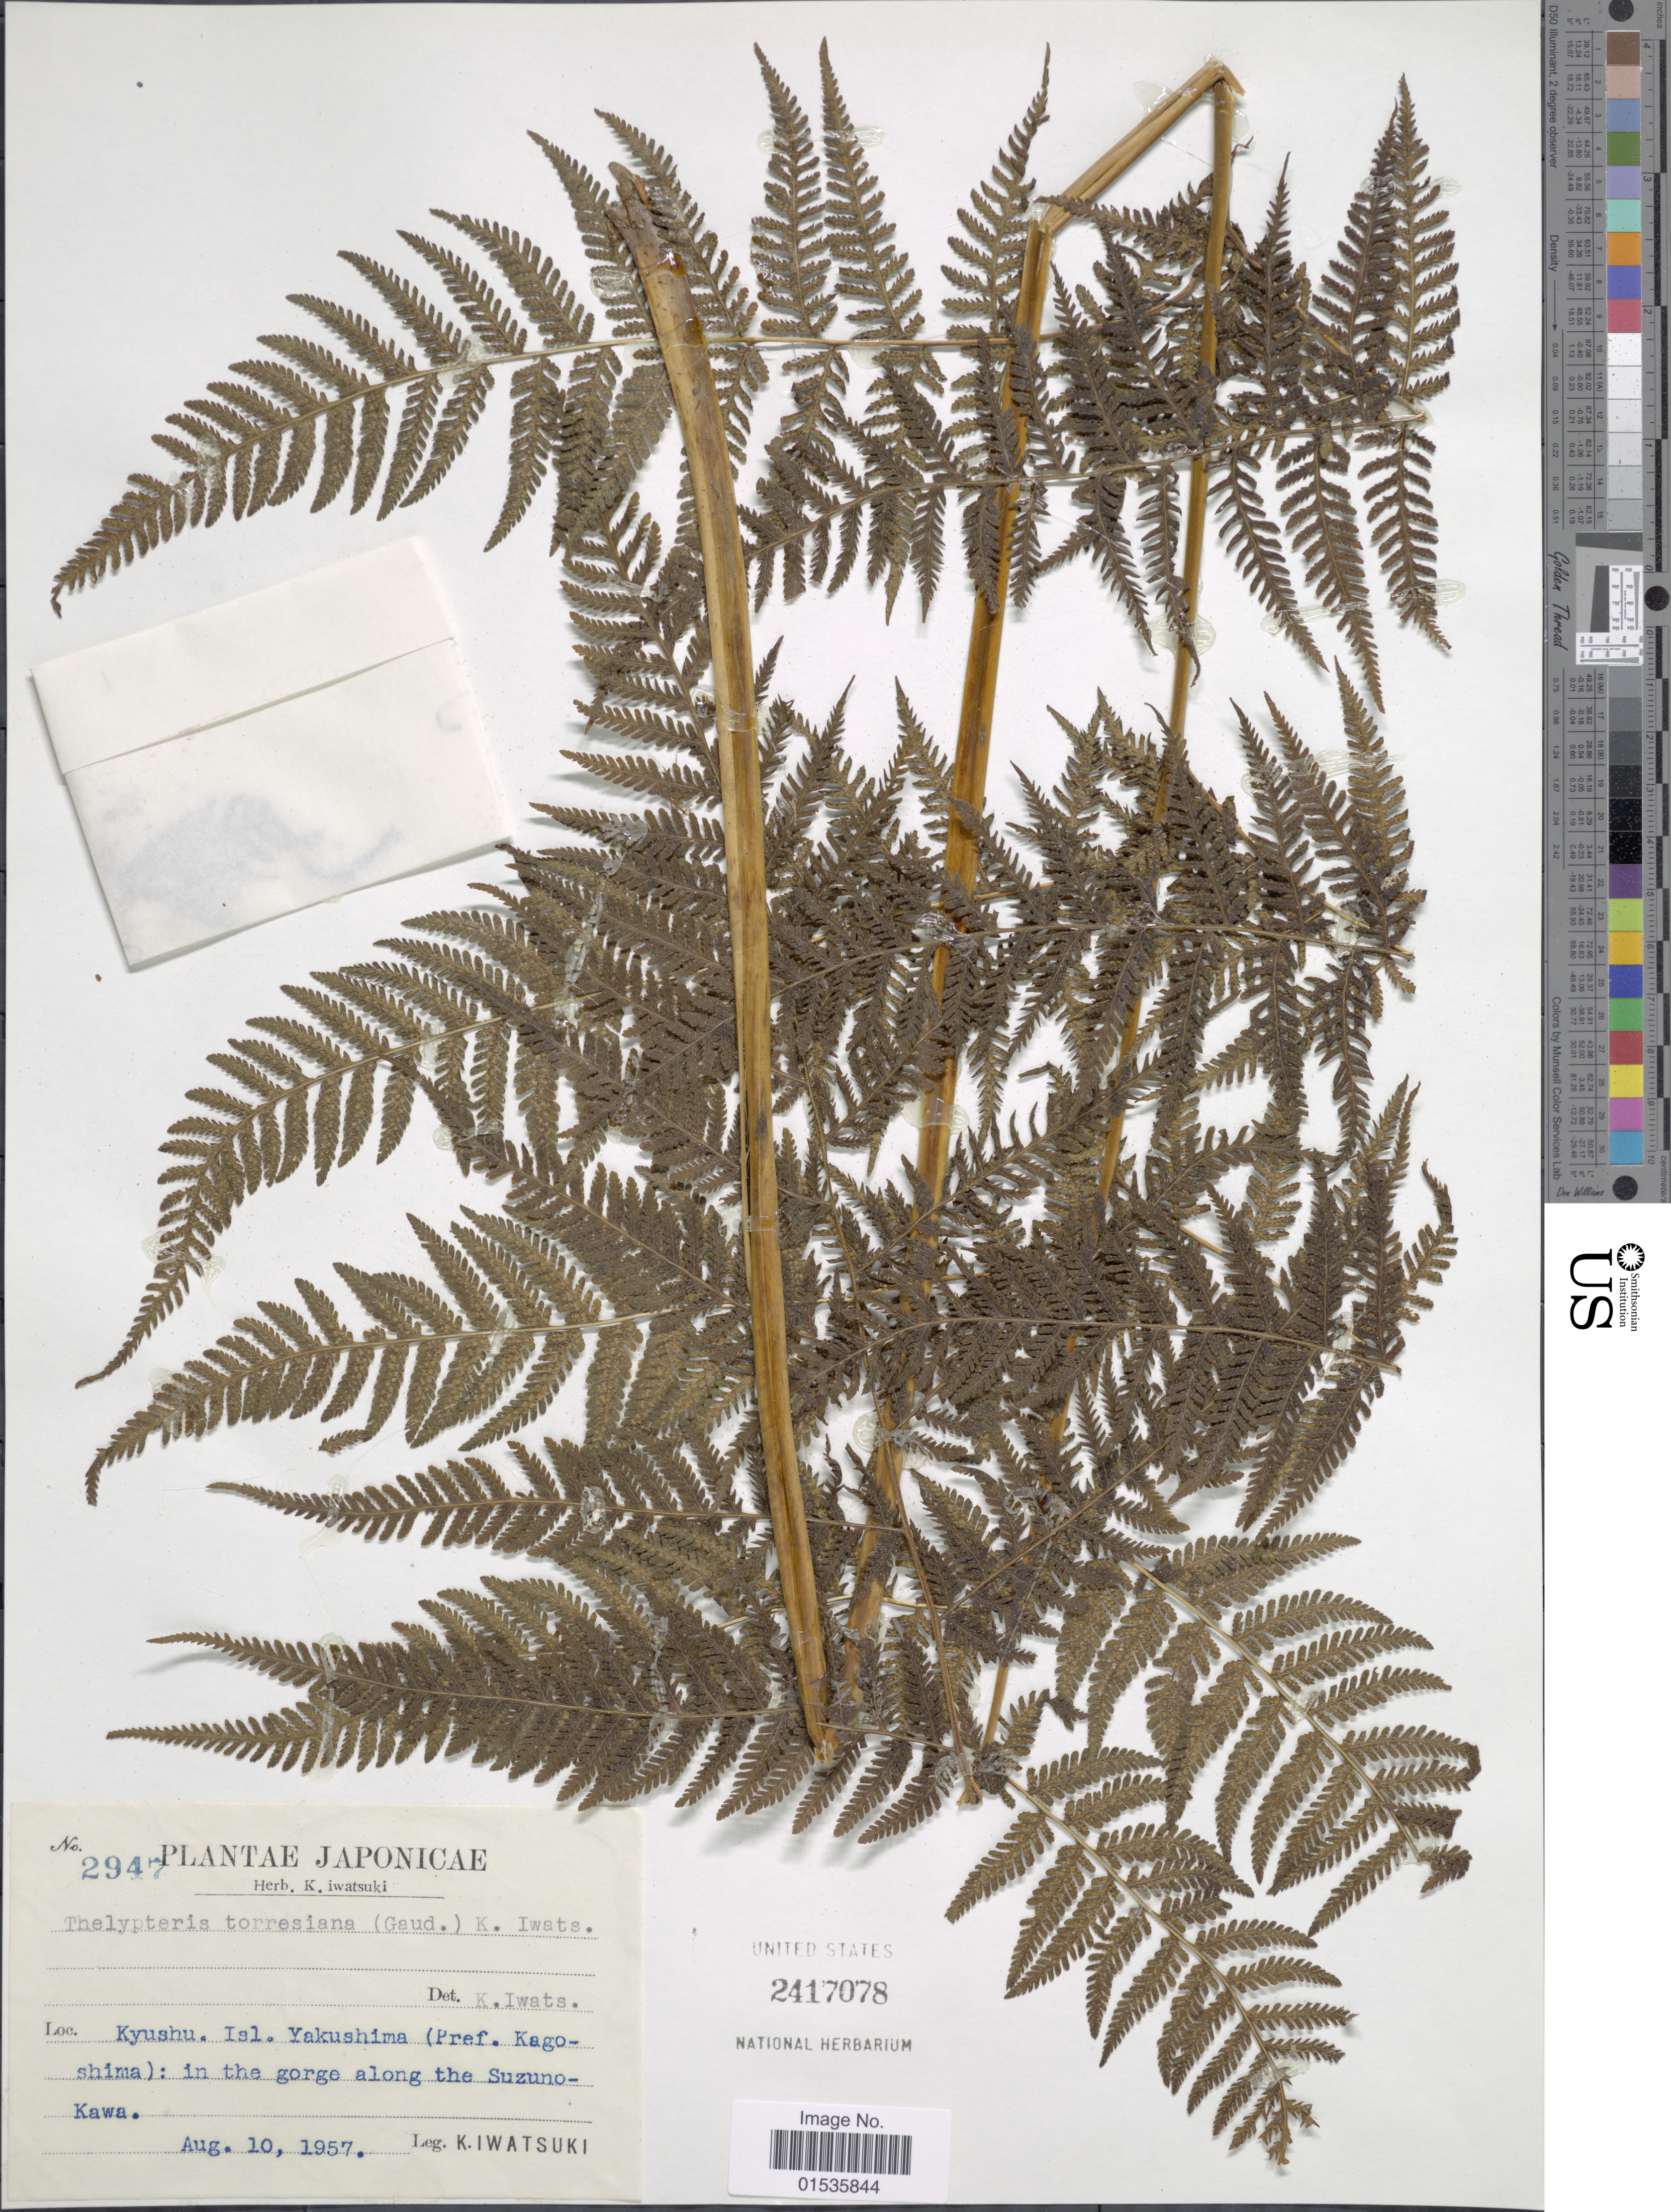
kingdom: Plantae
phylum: Tracheophyta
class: Polypodiopsida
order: Polypodiales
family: Thelypteridaceae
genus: Macrothelypteris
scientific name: Macrothelypteris torresiana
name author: (Gaudich.) Ching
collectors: K. Iwatsuki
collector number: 2947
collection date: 1957-08-10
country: Japan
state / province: Kagosima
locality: Japonicae, Kyushu, Isl. Yakushima( Pref. Kagoshima): in the gorge along the Suzuno-Kawa.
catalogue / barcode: US 2417078